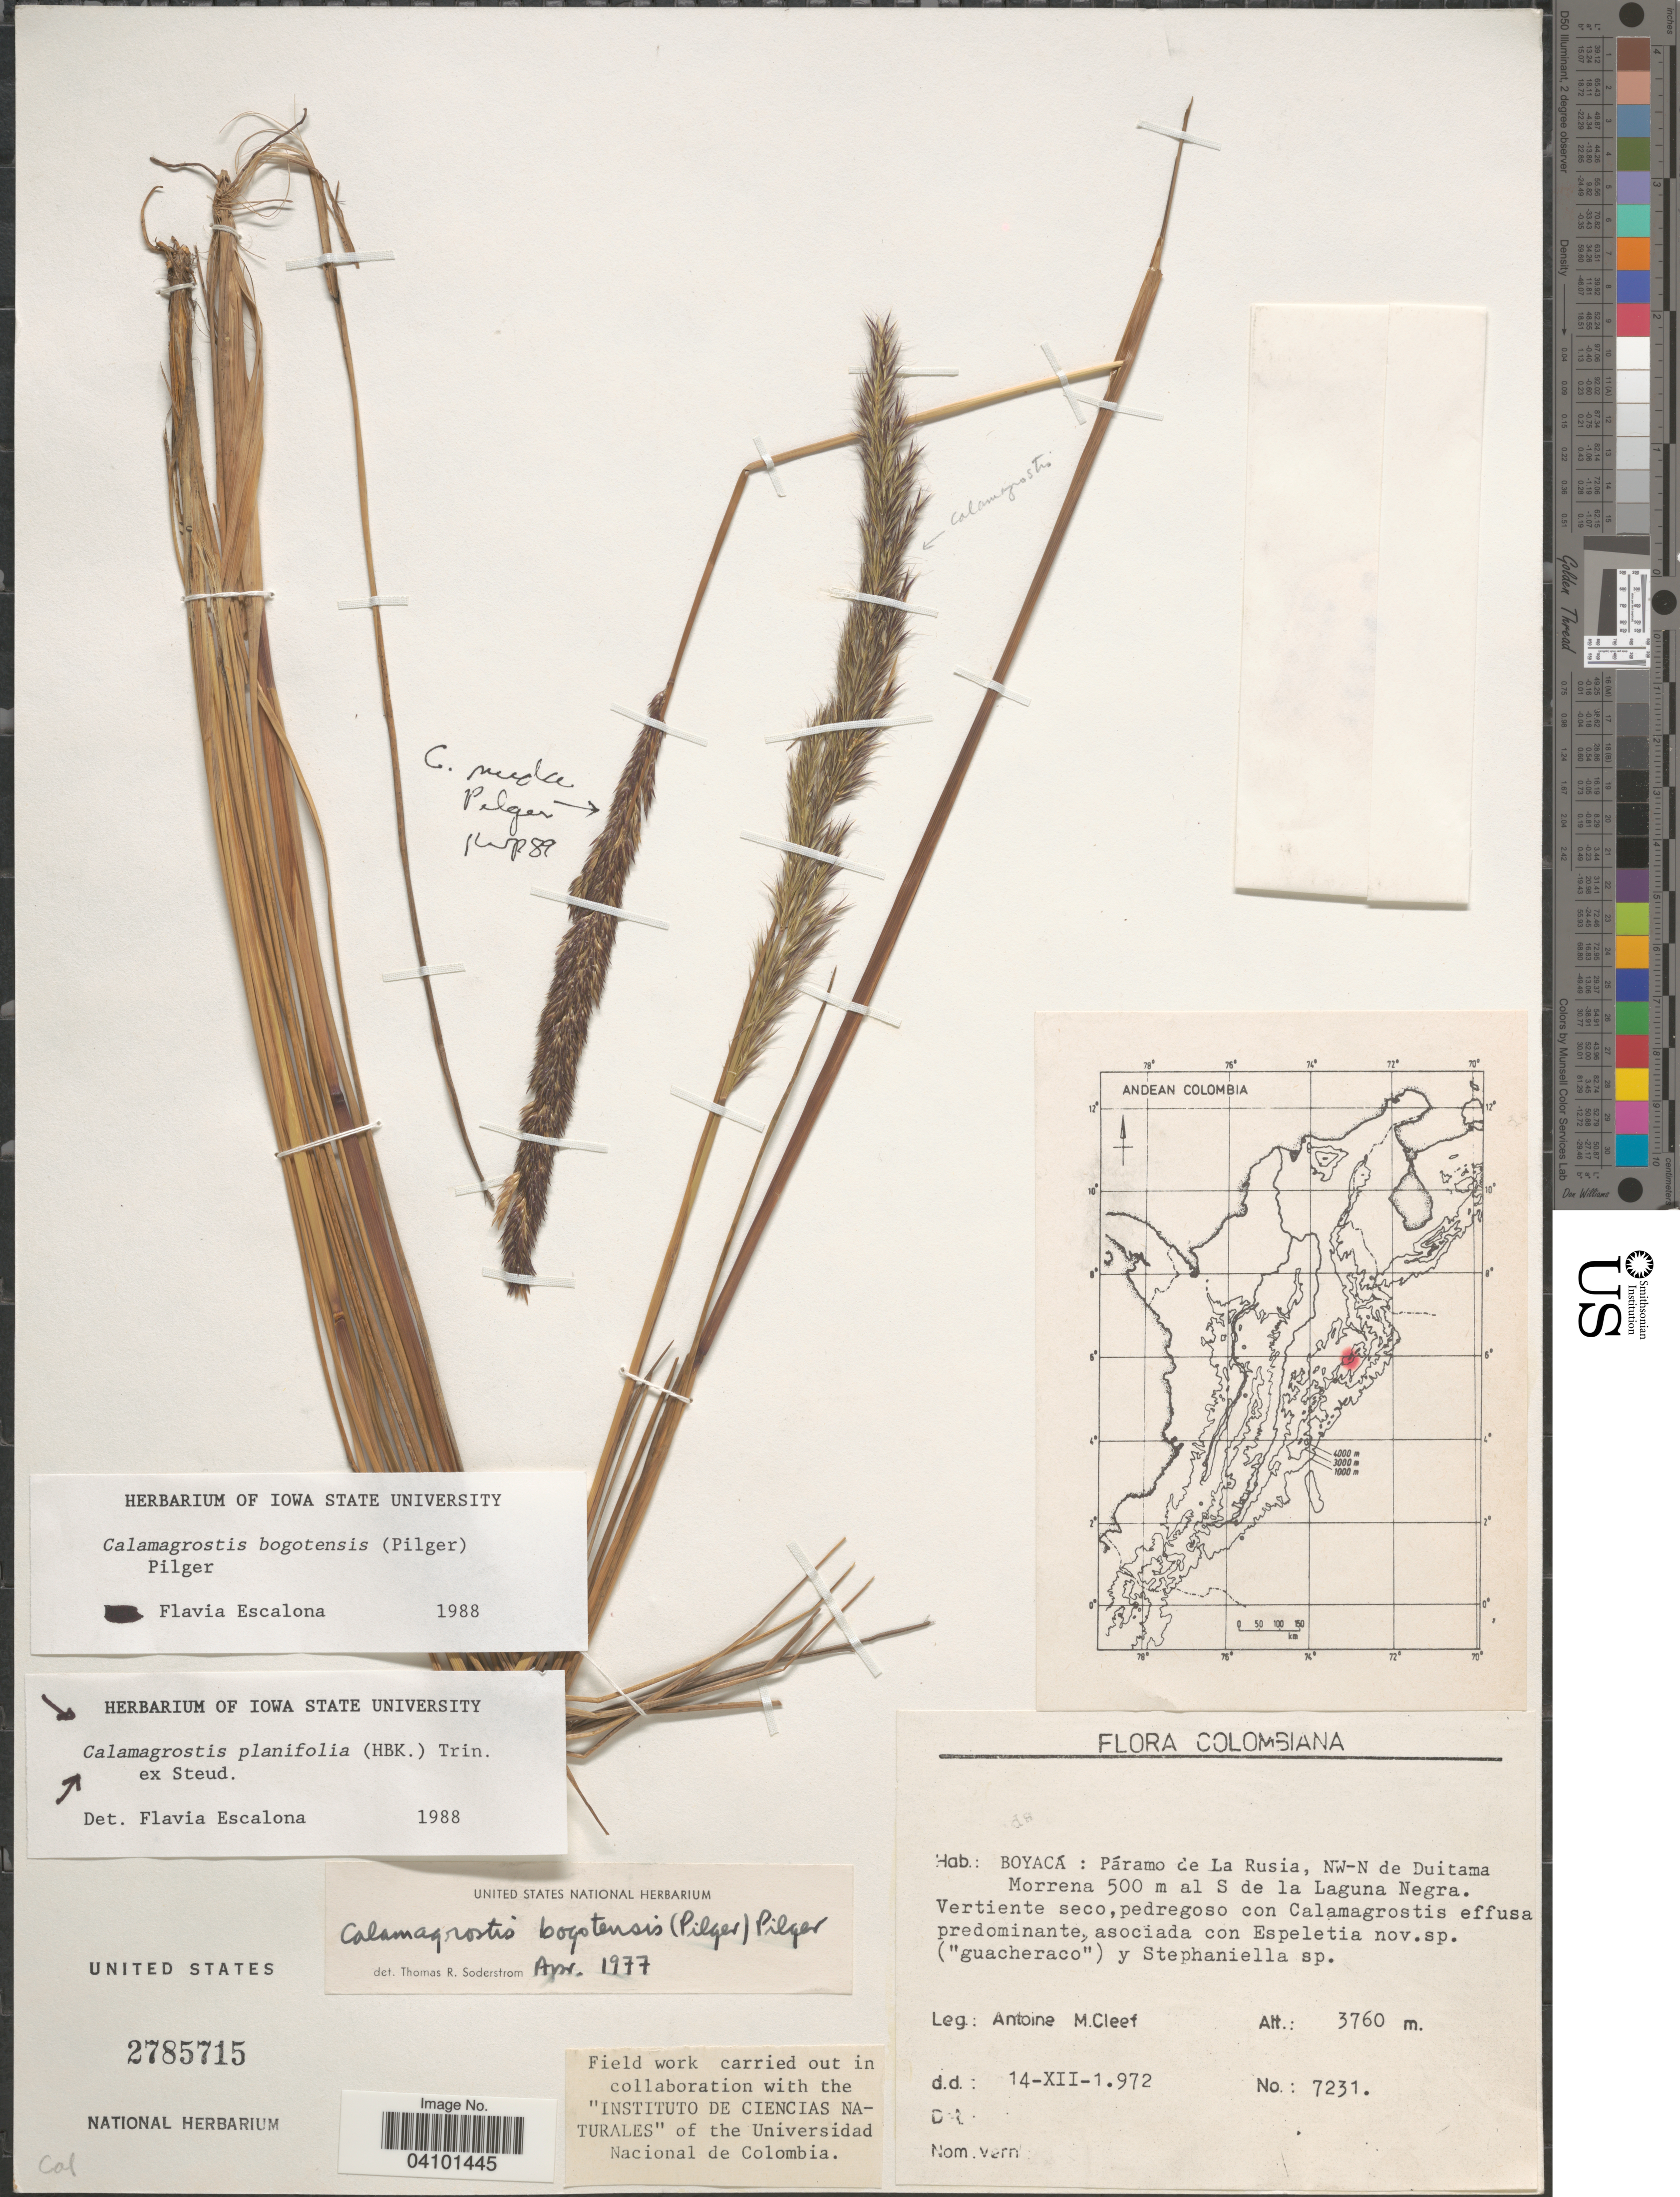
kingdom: Plantae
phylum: Tracheophyta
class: Liliopsida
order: Poales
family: Poaceae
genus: Calamagrostis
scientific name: Calamagrostis bogotensis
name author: (Pilg.) Pilg.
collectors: A. M. Cleef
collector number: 7231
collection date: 1972-12-14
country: Colombia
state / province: Boyacá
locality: Páramo de La Rusia, NW-N de Duitama Morrena 500 m al S de la Laguna Negra.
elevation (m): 3760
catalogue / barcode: US 2785715